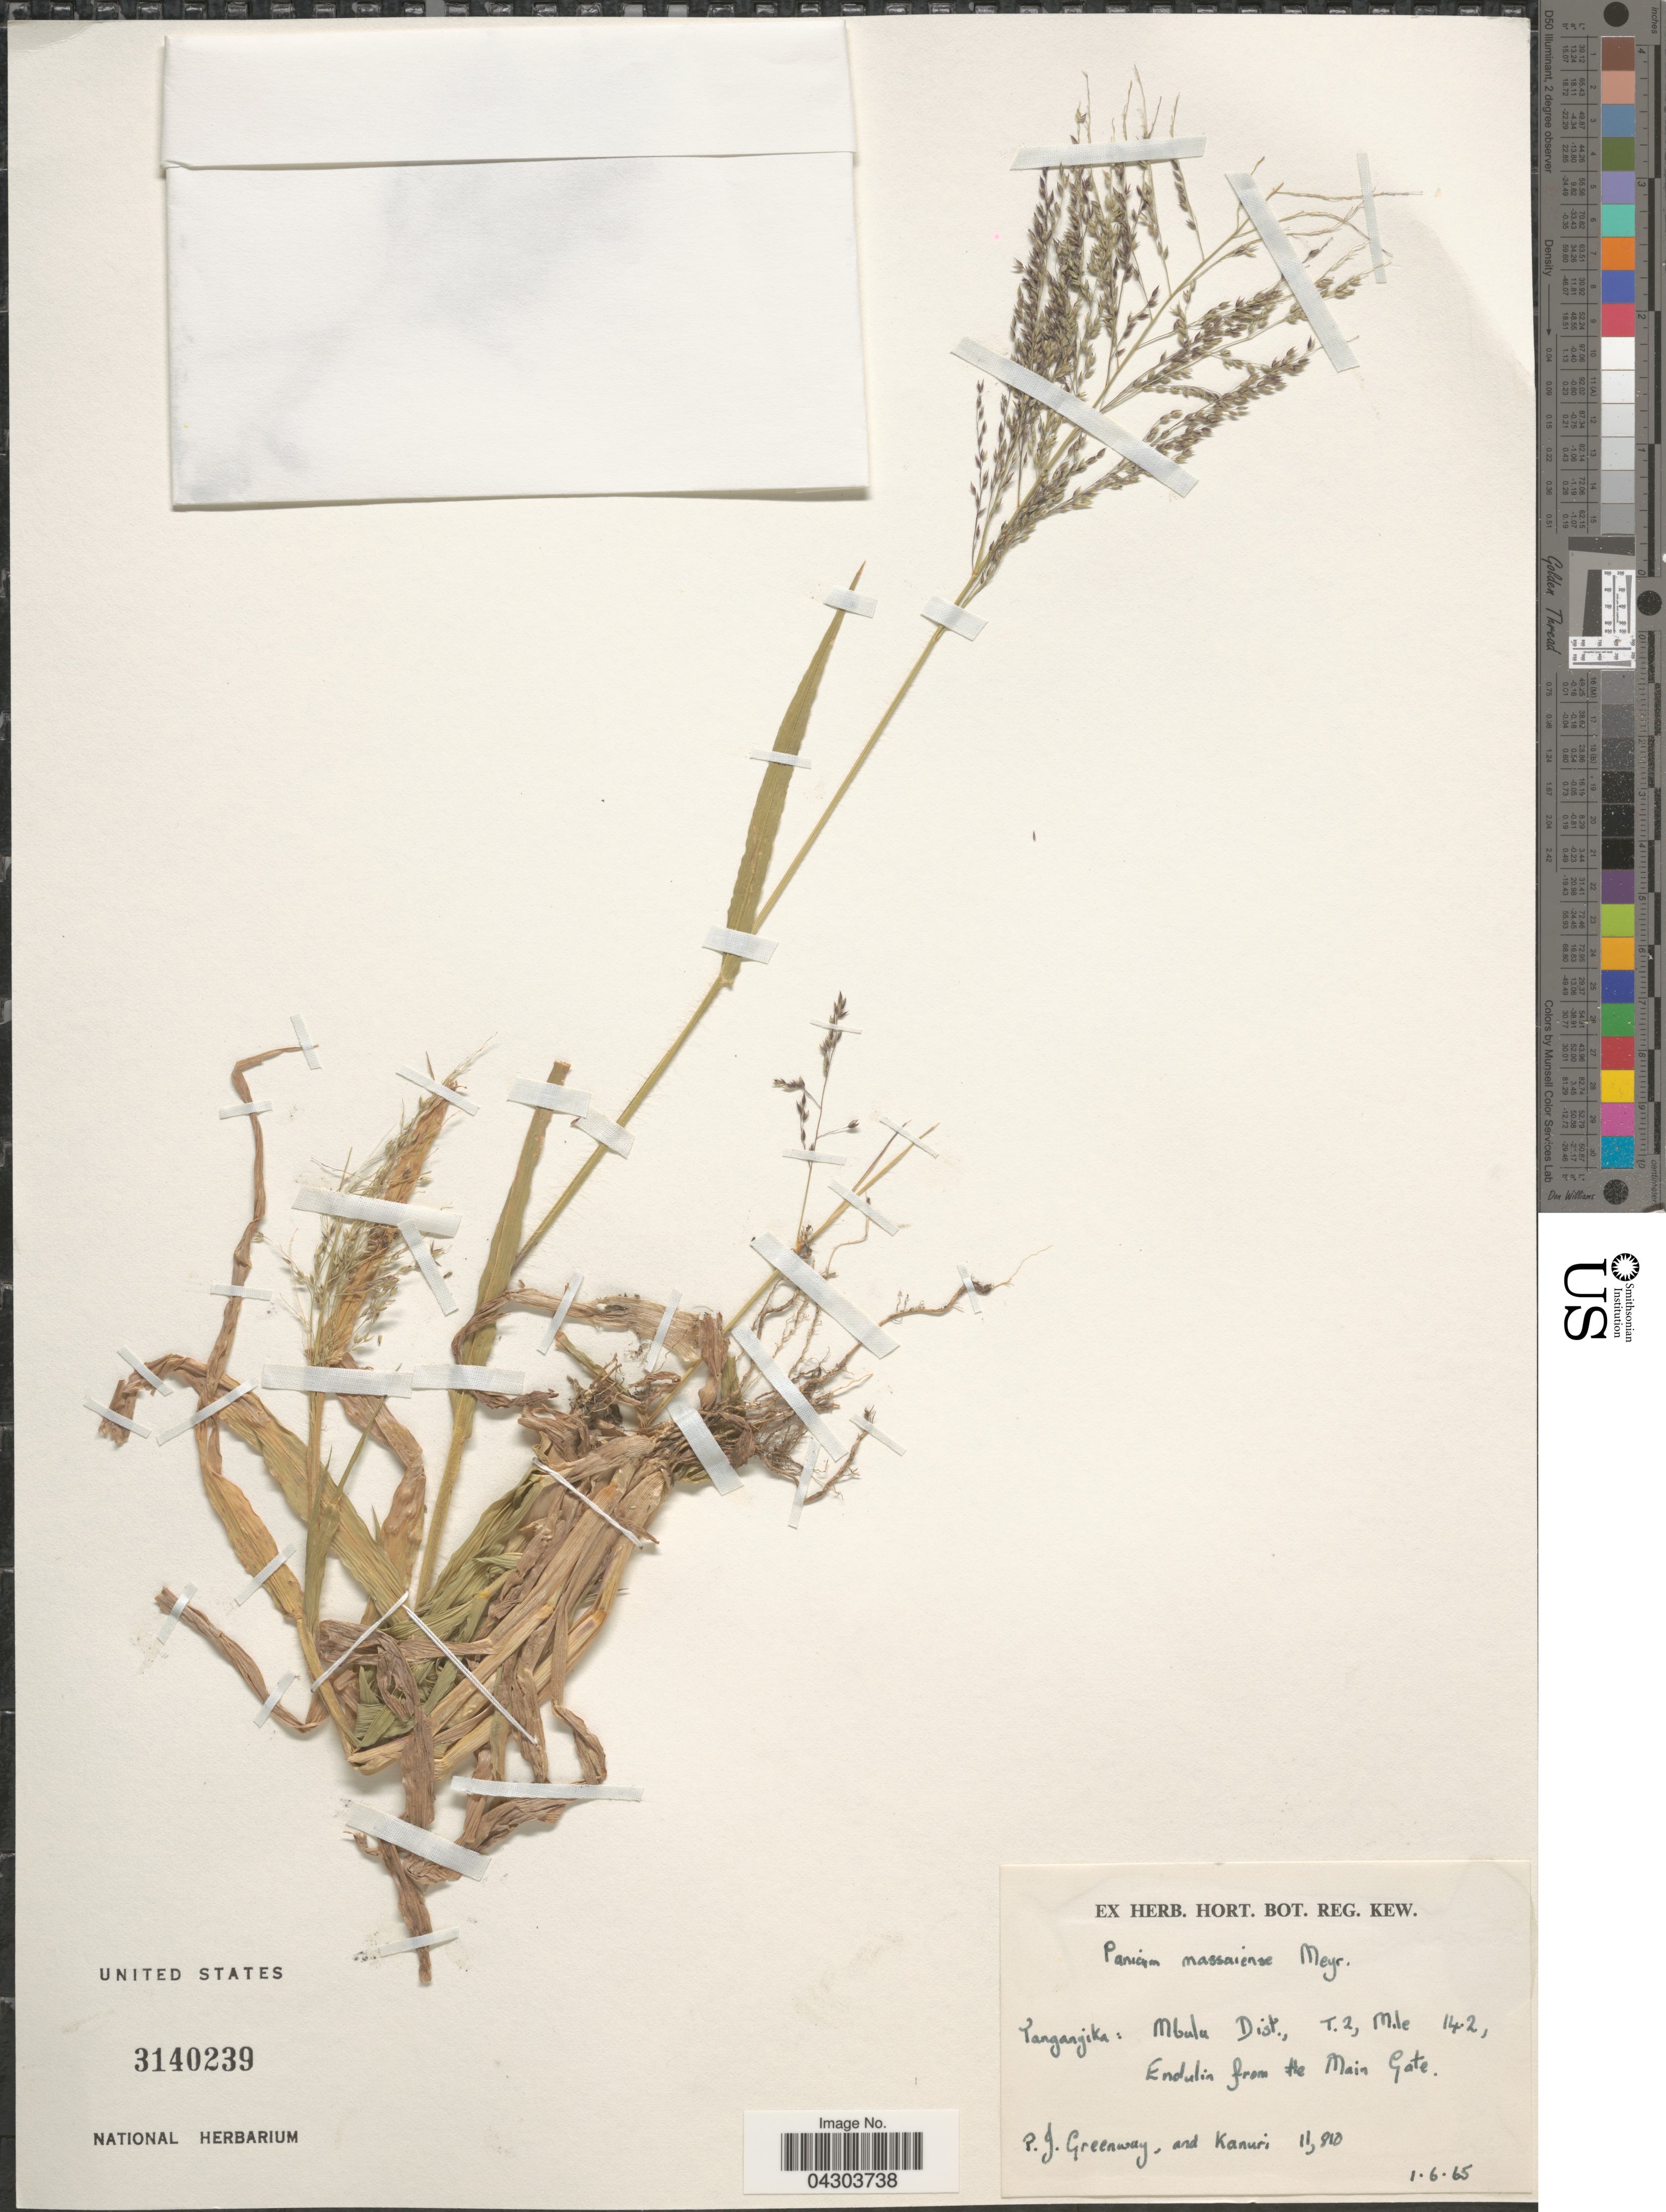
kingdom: Plantae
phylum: Tracheophyta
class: Liliopsida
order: Poales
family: Poaceae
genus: Panicum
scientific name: Panicum massaiense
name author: Mez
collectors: P. J. Greenway & -. Kanuri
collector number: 11,810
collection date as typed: Transcribed d/m/y: 1/6/65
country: Tanzania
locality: Tanganyika: Mbula Dist., T.2, Mile 14.2, Endulin from the Main Gate.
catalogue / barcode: US 3140239